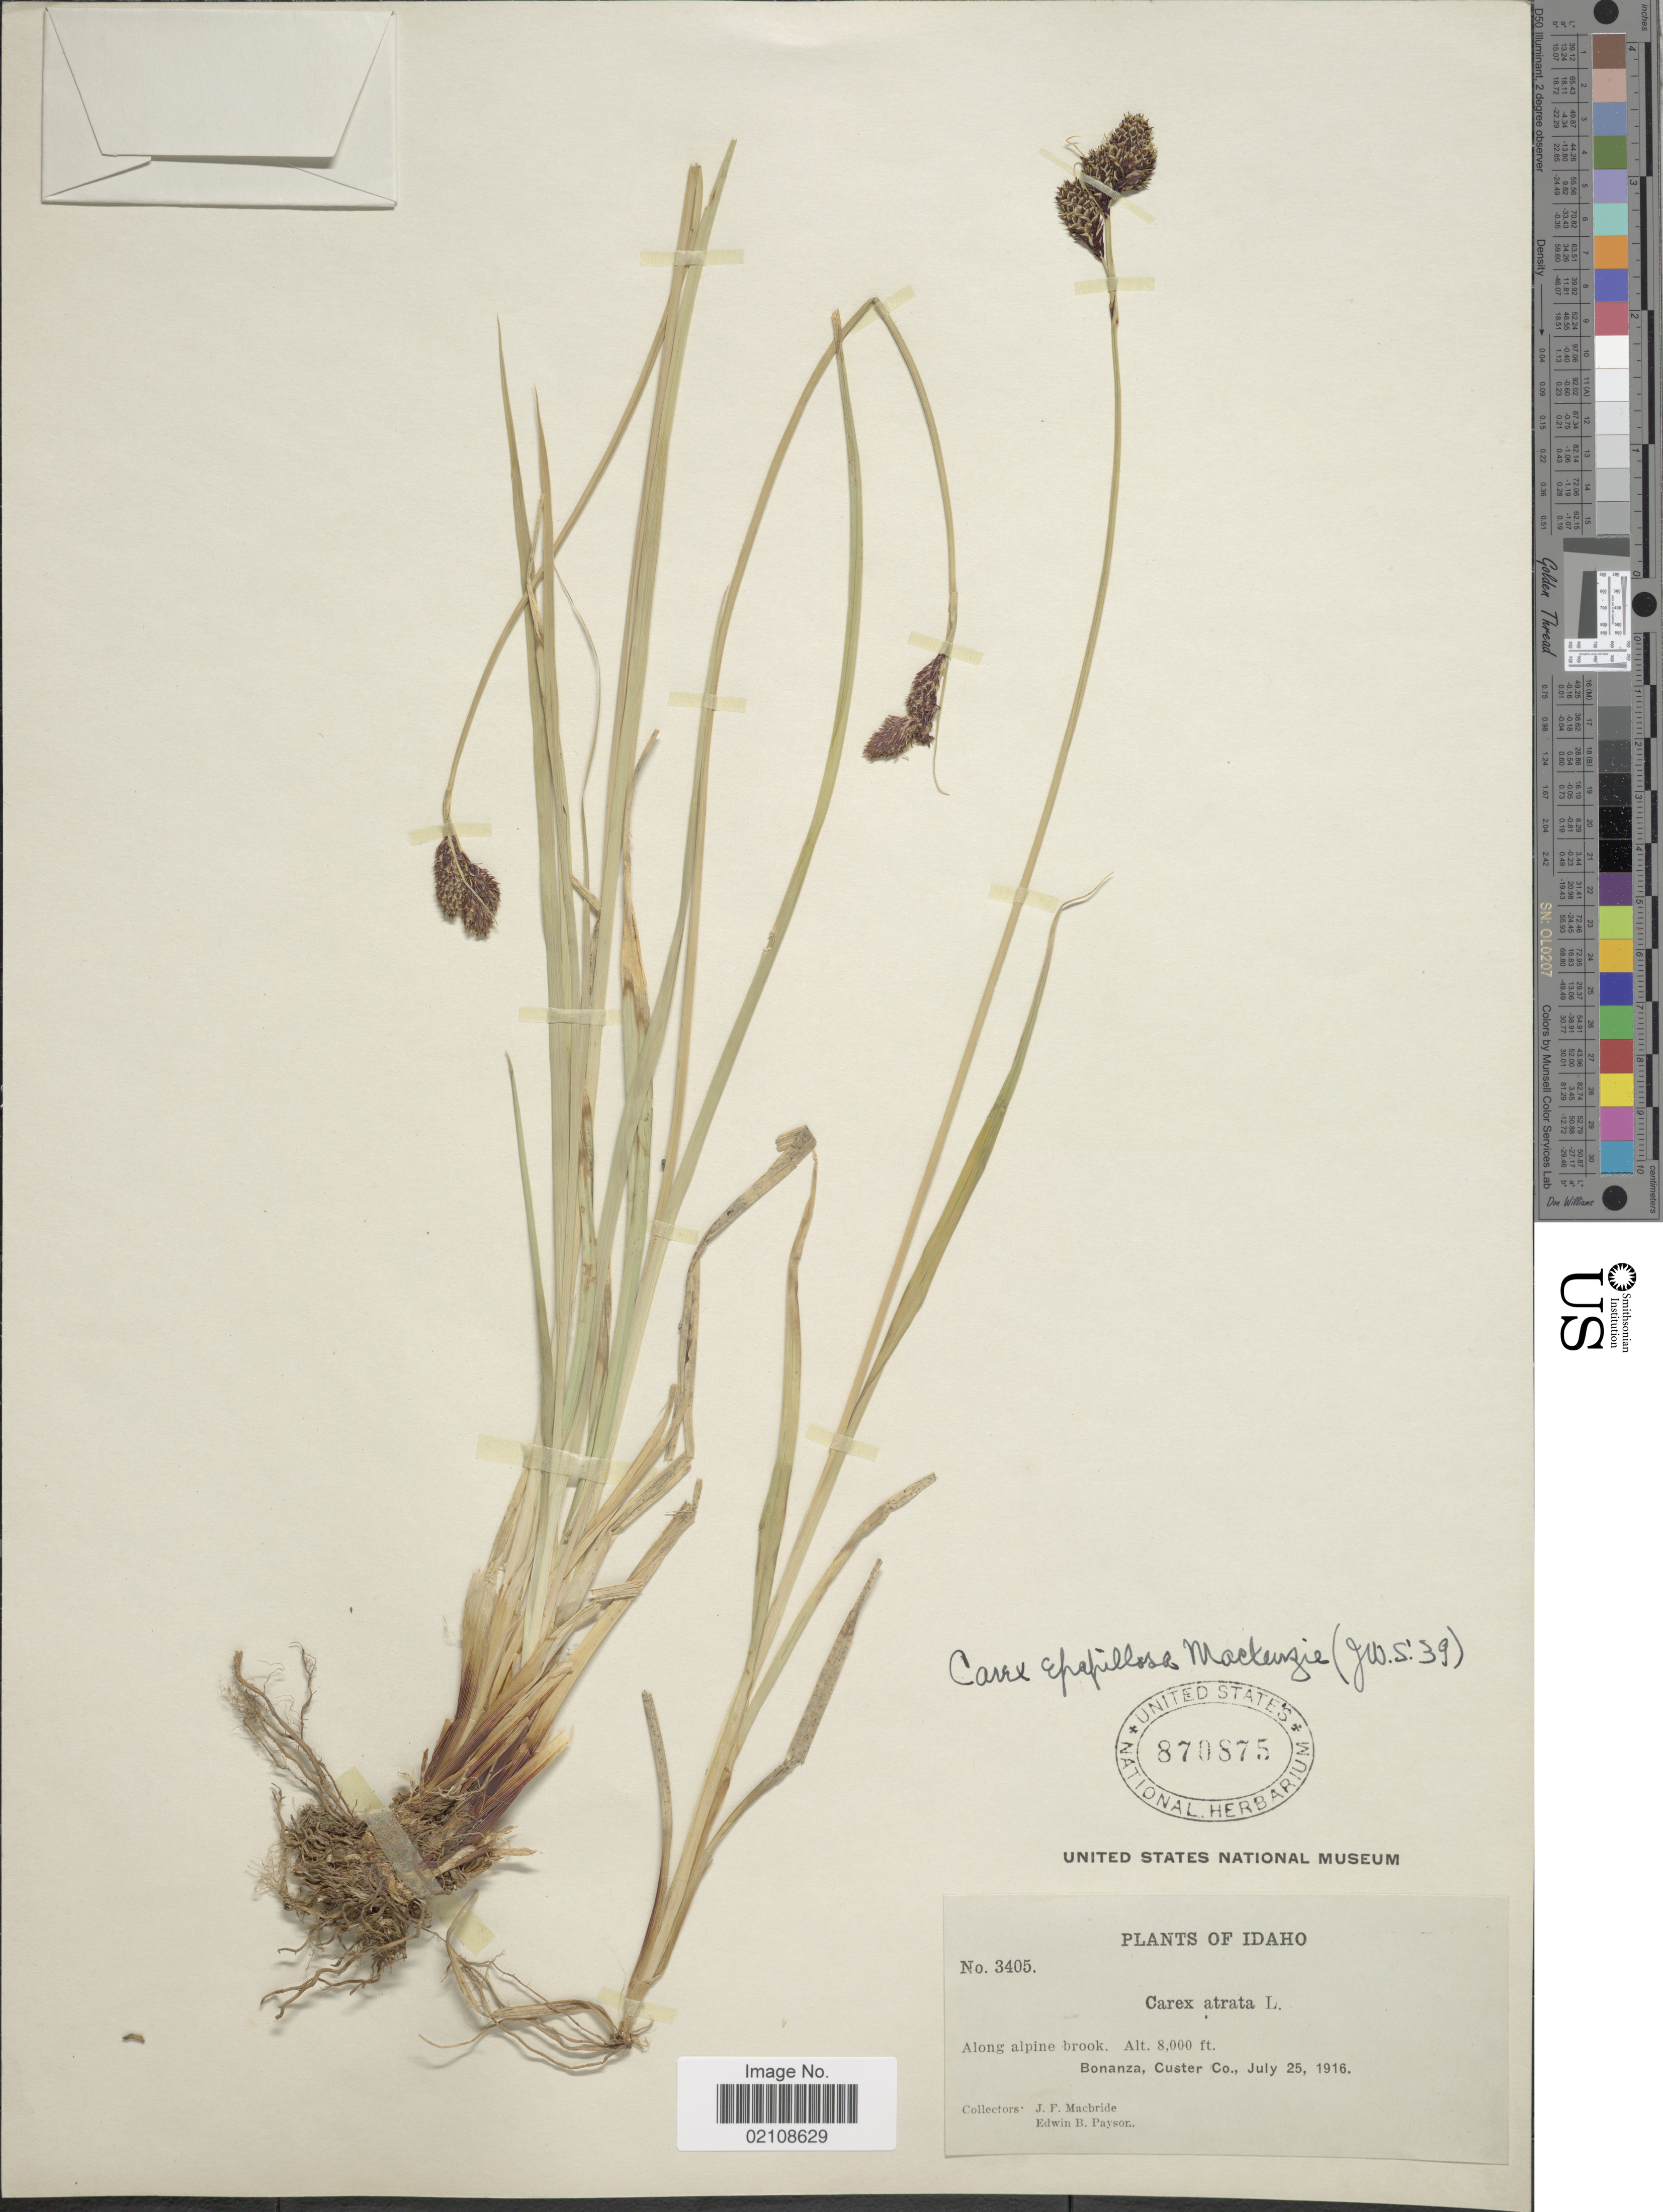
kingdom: Plantae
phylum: Tracheophyta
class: Liliopsida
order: Poales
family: Cyperaceae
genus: Carex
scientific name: Carex epapillosa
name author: Mack.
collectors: J. F. Macbride & E. Paysor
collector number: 3405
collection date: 1916-07-25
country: United States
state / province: Idaho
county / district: Custer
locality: Along alpine brook, Bonanza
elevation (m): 2438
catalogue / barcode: US 870875